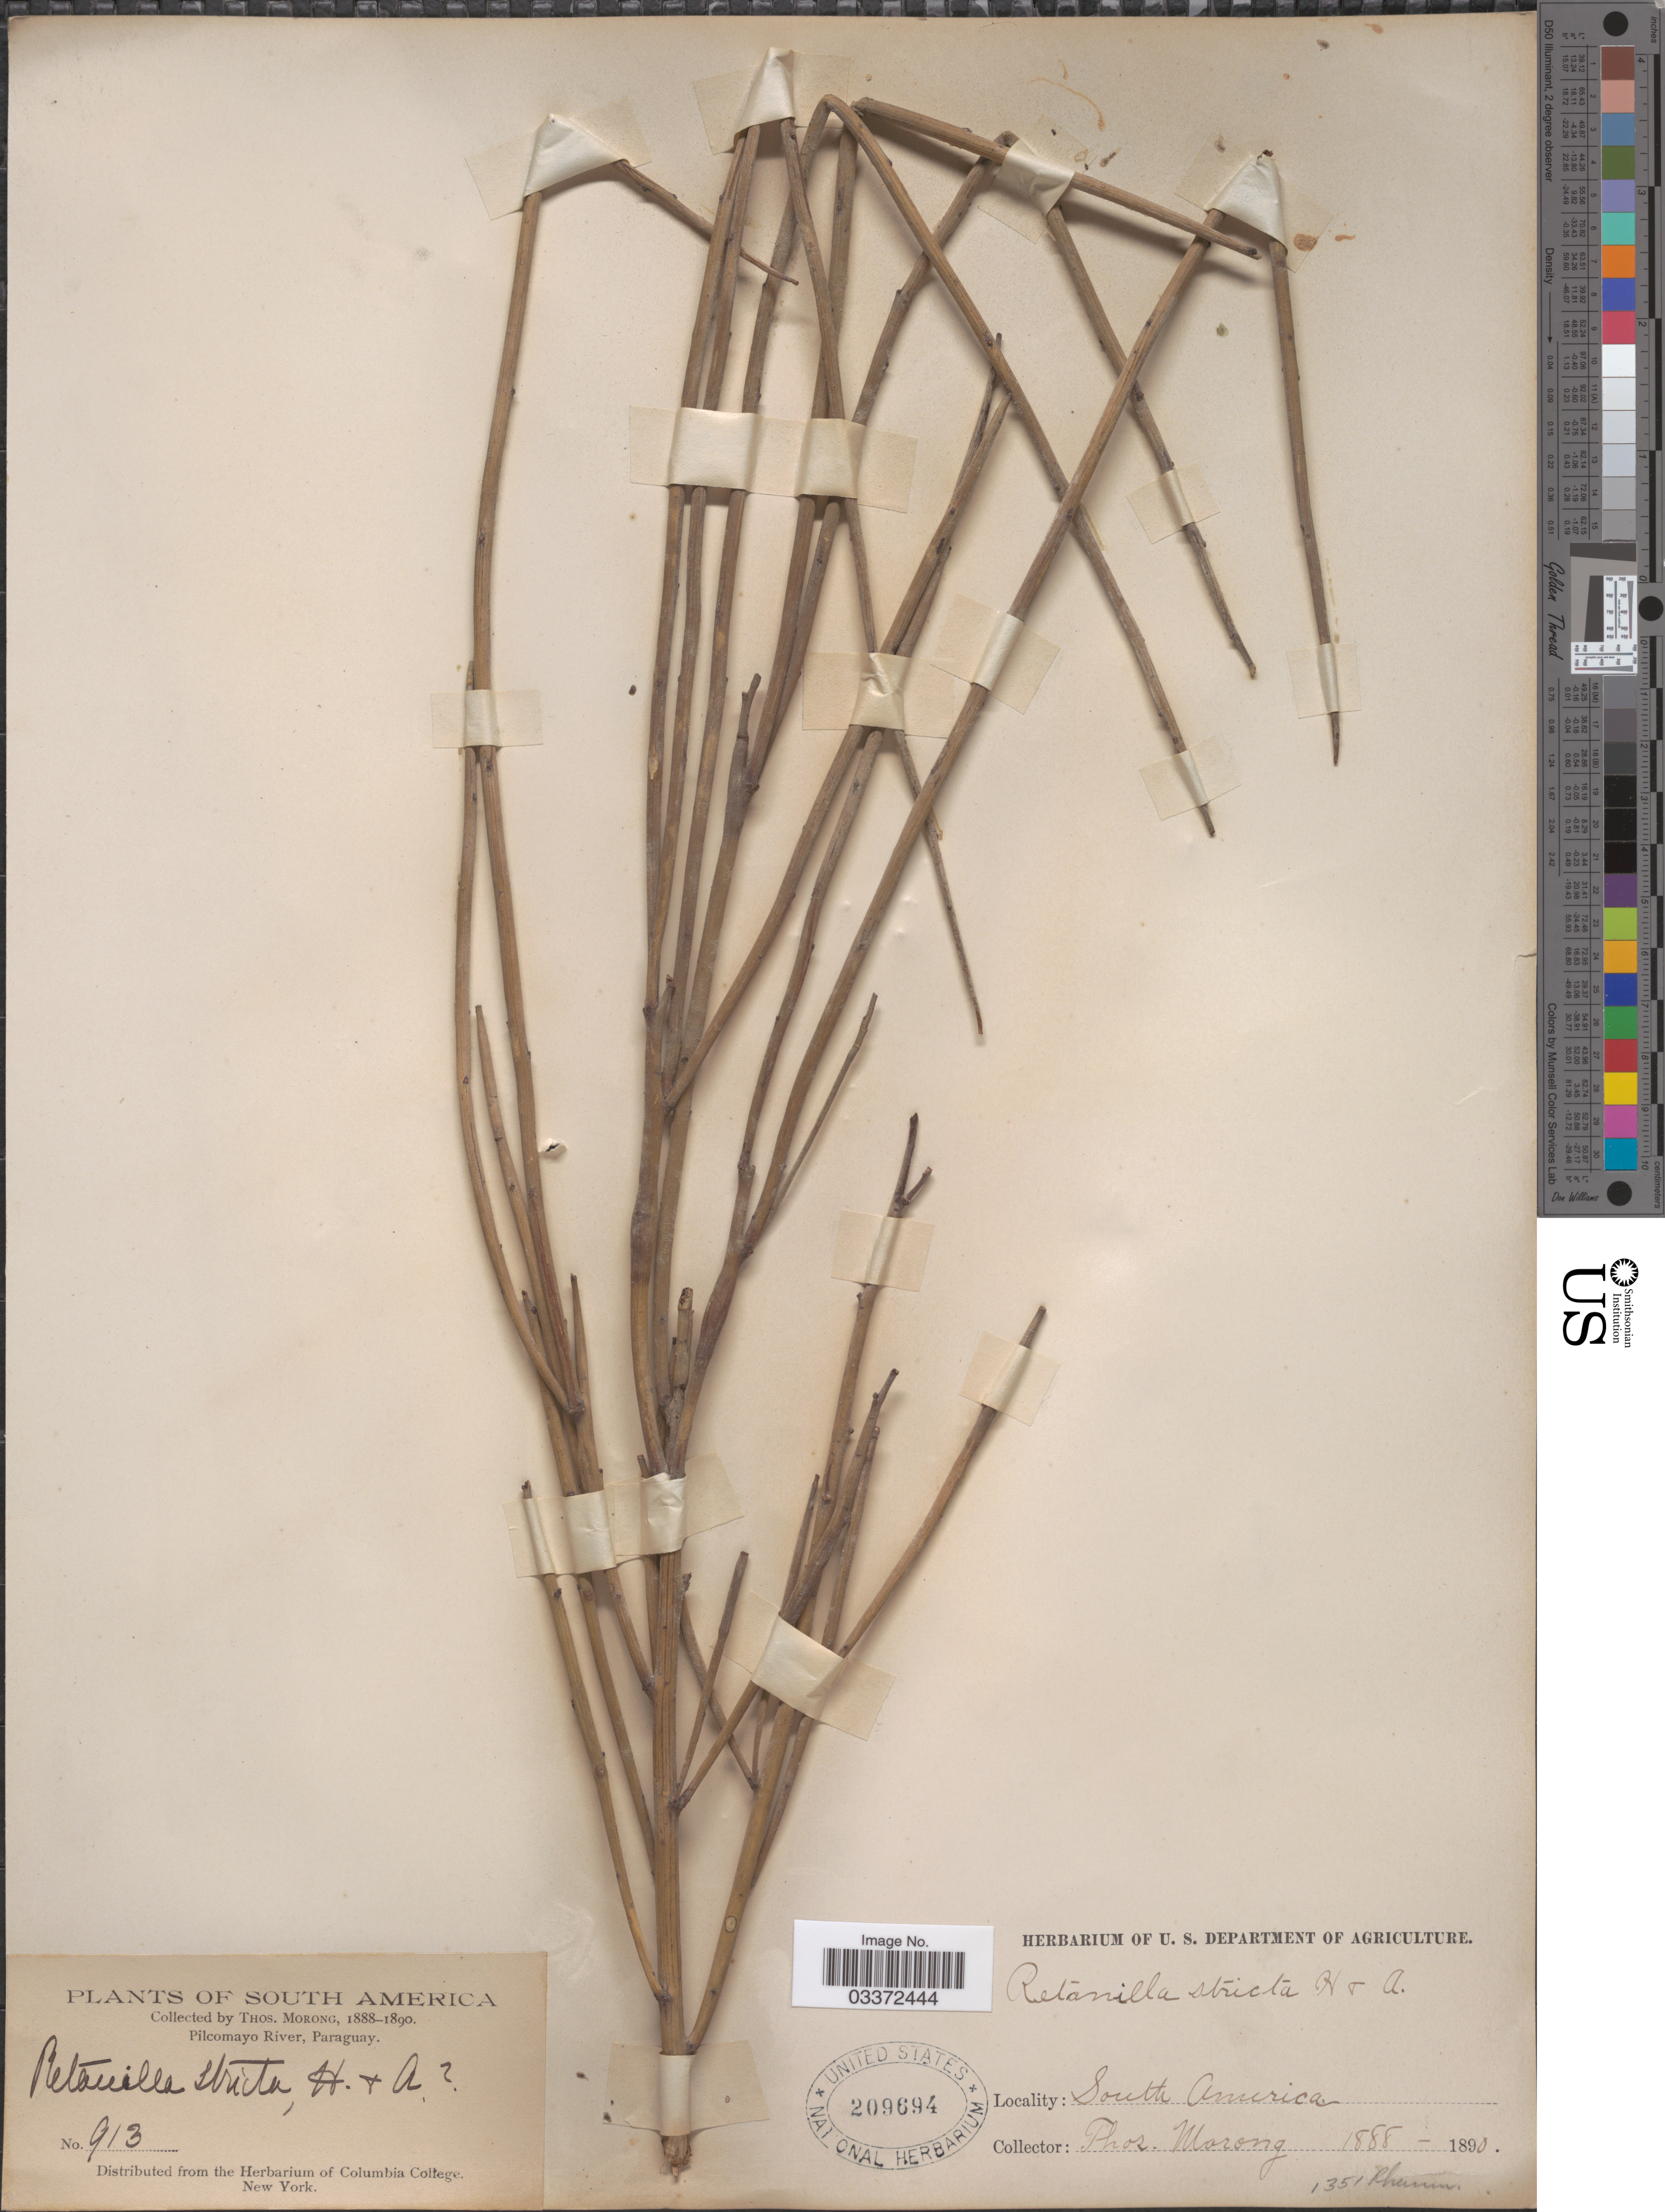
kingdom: Plantae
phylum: Tracheophyta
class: Magnoliopsida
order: Rosales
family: Rhamnaceae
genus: Retanilla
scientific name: Retanilla stricta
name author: (Vent.) Hook. & Arn.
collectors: ex herb. T. Morong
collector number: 913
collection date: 1888/1890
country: Paraguay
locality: Pilcomayo River.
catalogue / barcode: US 209694